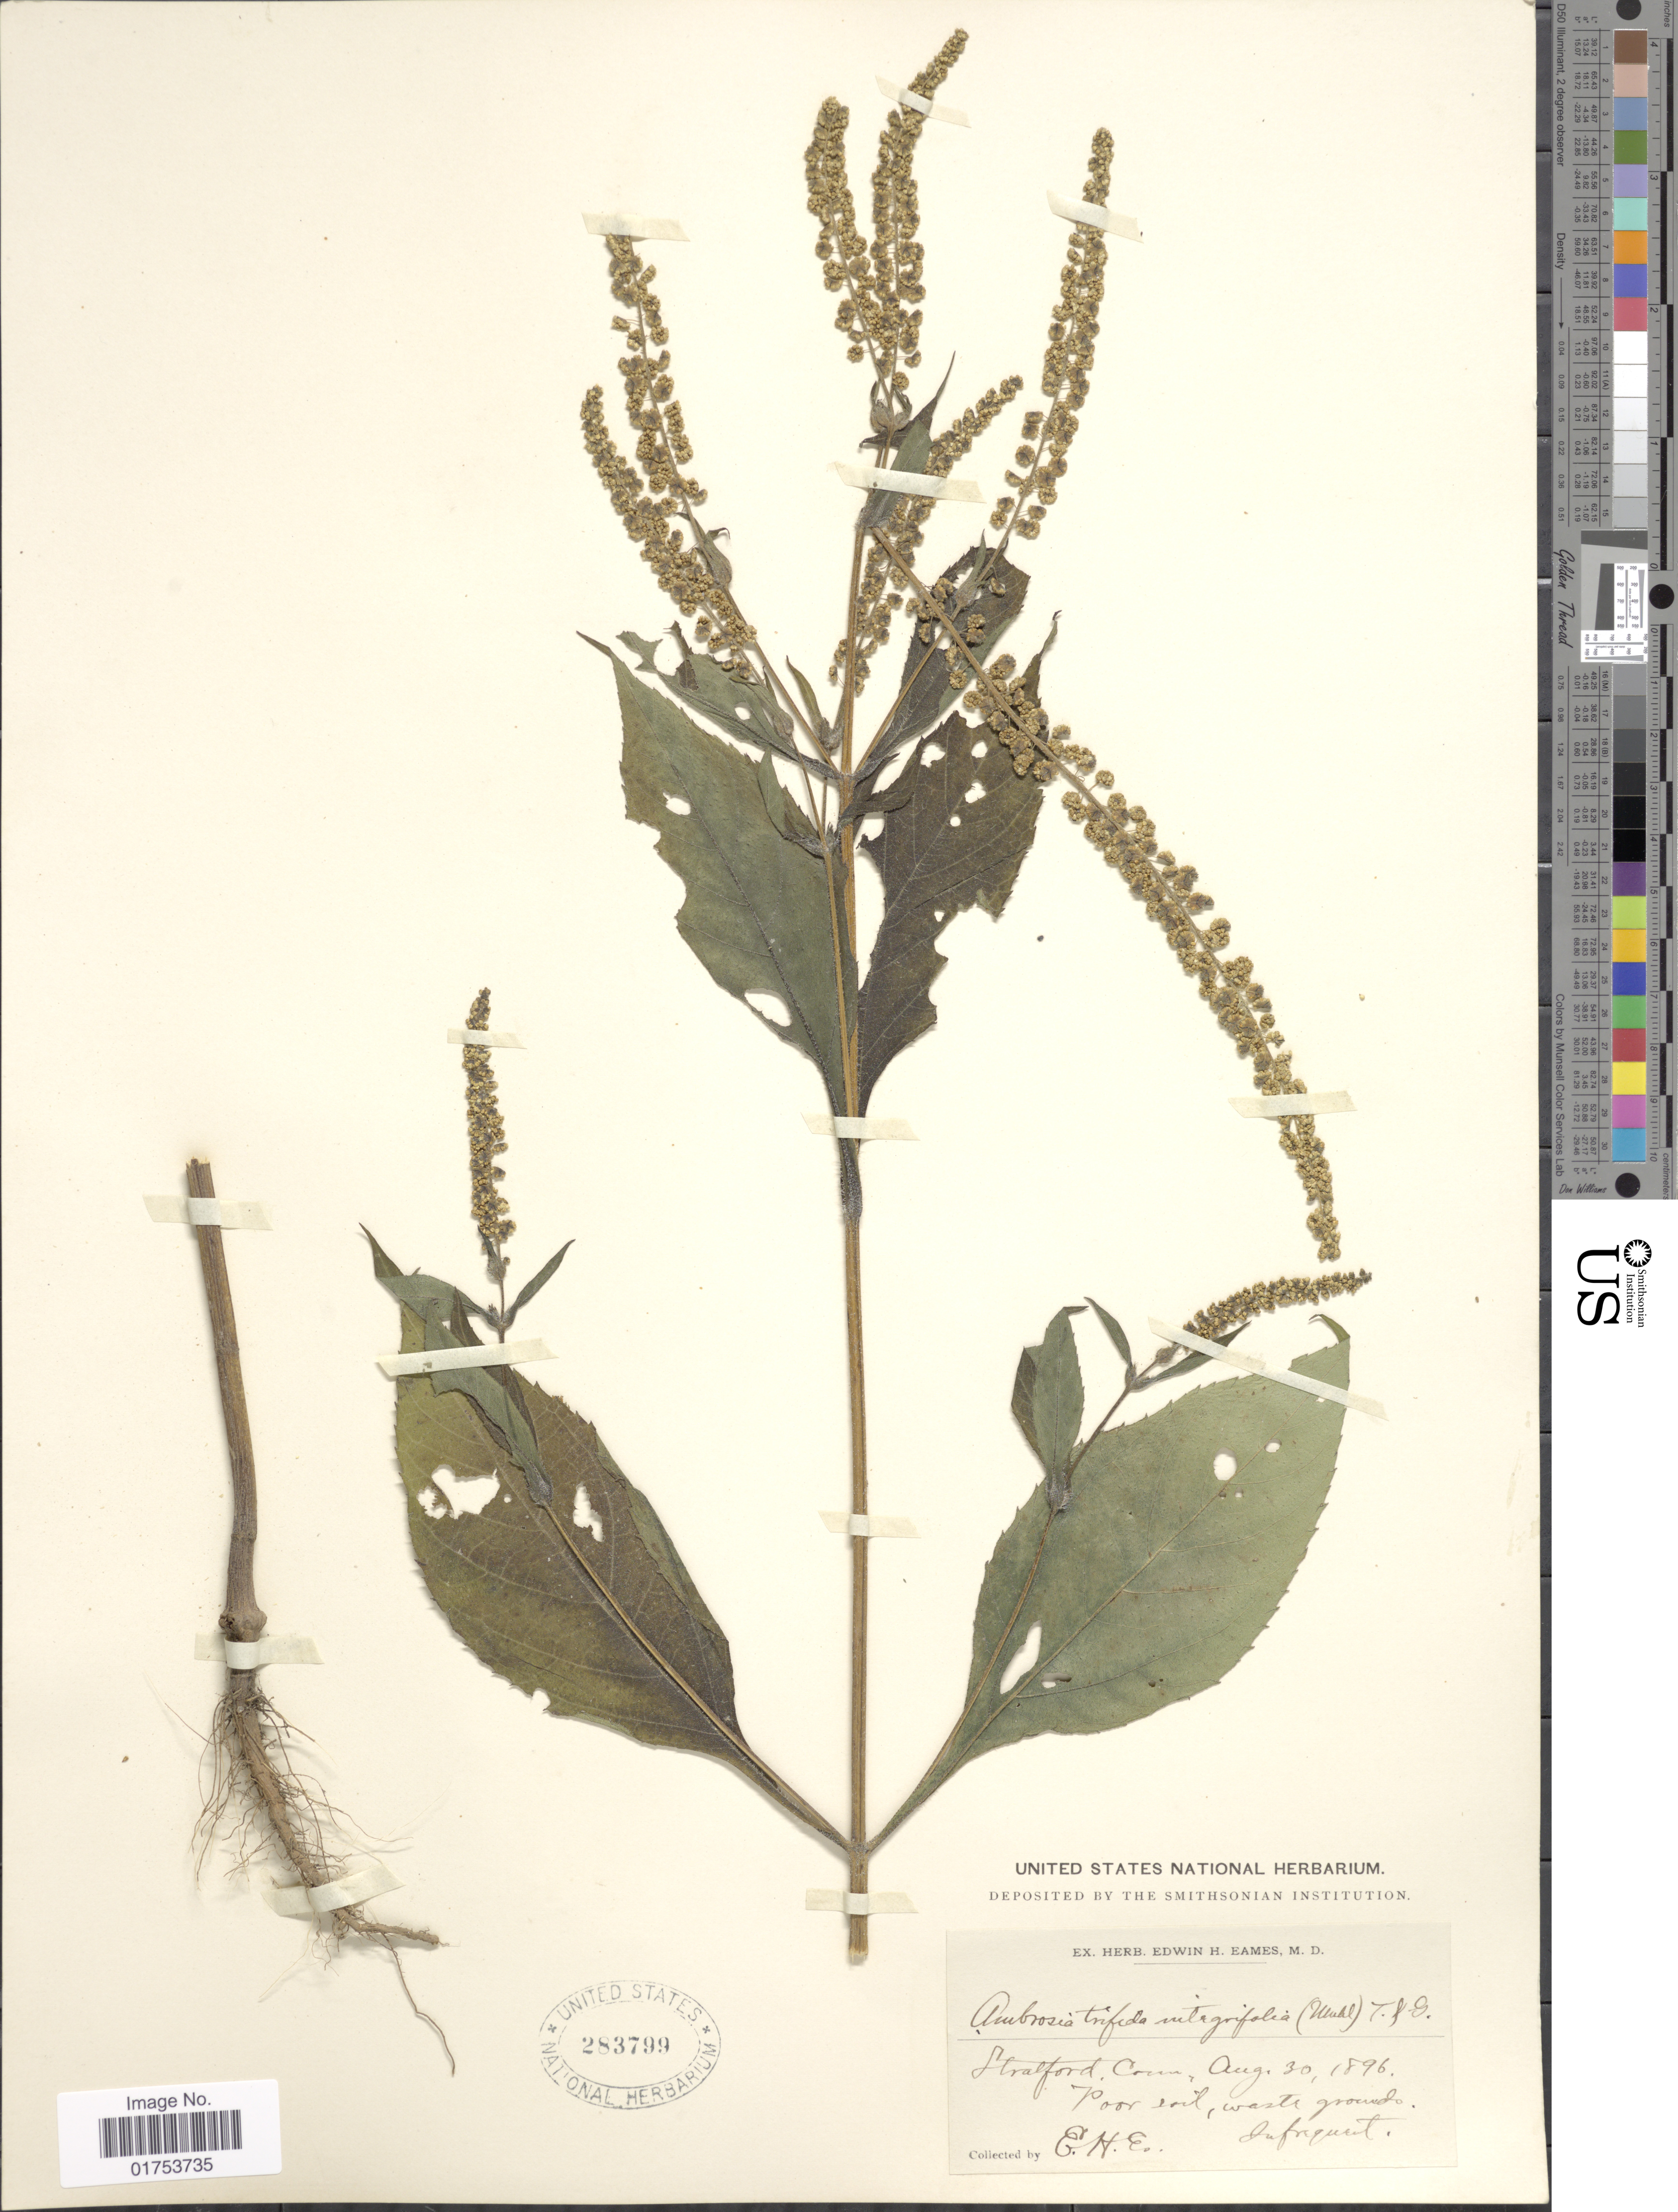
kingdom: Plantae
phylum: Tracheophyta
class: Magnoliopsida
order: Asterales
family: Asteraceae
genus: Ambrosia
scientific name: Ambrosia trifida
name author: L.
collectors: E. H. Eames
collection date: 1896-08-30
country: United States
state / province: Connecticut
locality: Stratford, Conn.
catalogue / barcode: US 283799